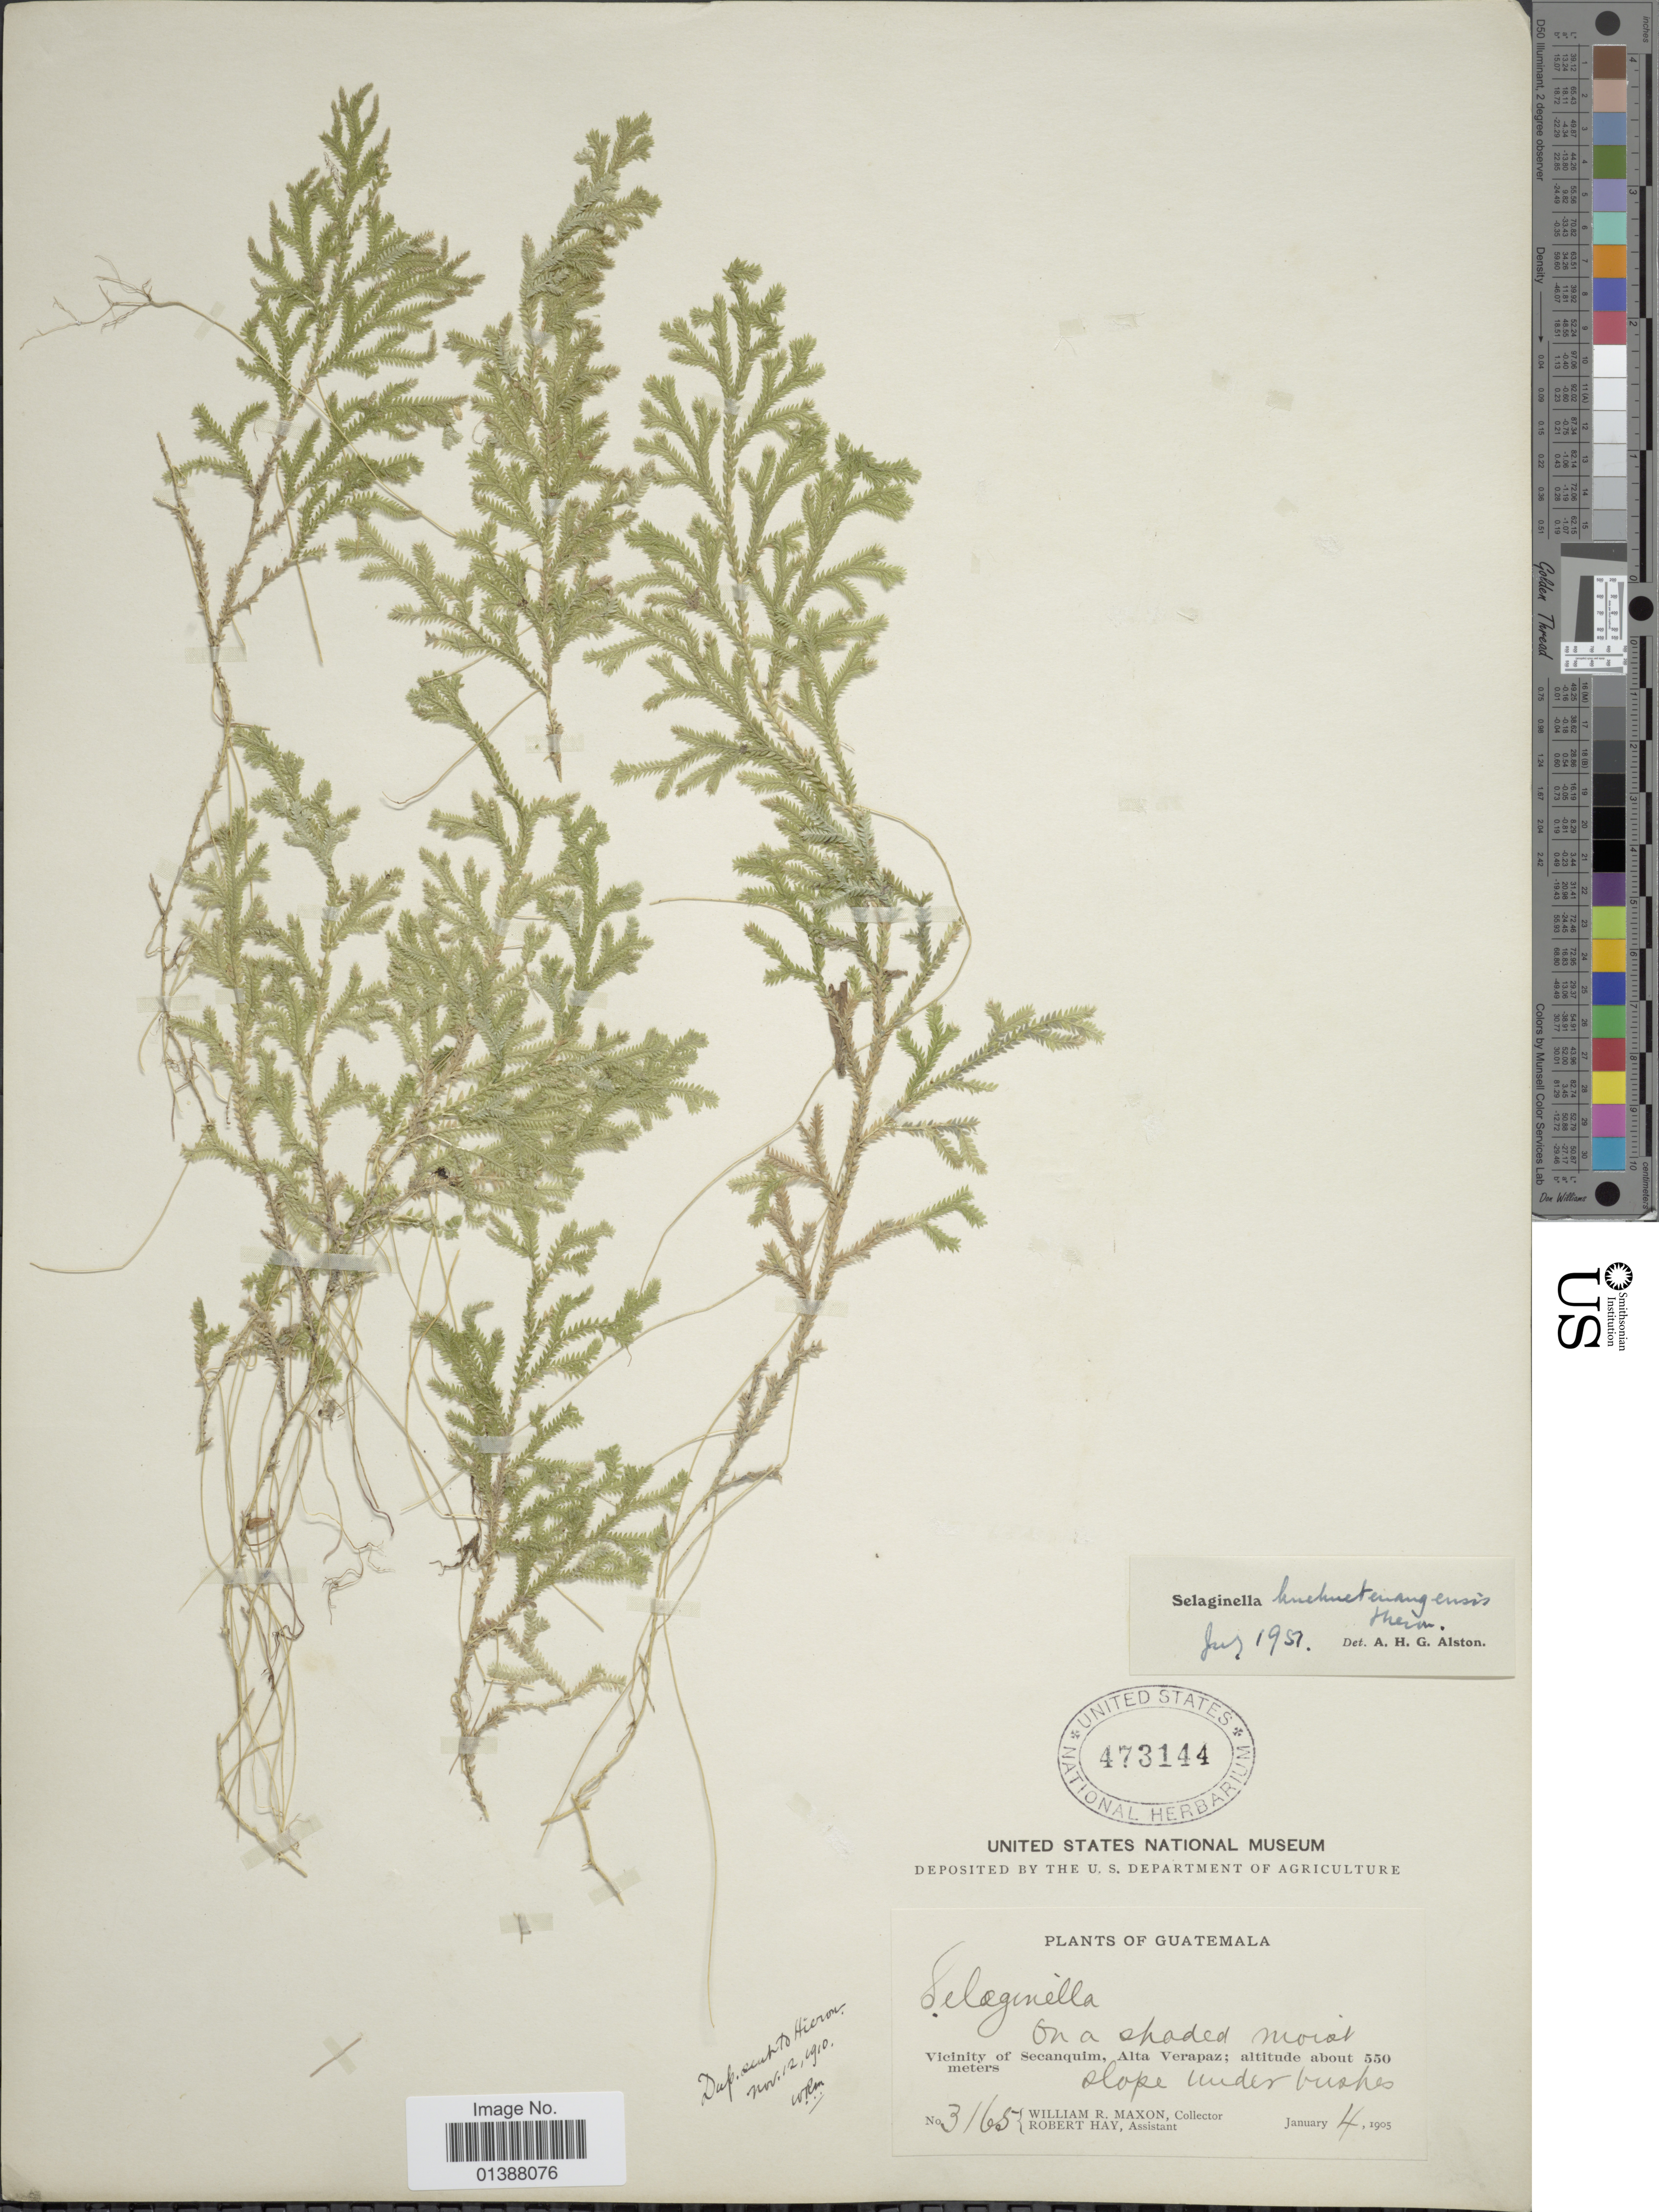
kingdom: Plantae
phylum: Tracheophyta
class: Lycopodiopsida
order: Selaginellales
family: Selaginellaceae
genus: Selaginella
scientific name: Selaginella huehuetenangensis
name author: Hieron.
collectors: W. R. Maxon & R. Hay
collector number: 3165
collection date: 1905-01-04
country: Guatemala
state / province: Alta Verapaz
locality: Vicinity of Secanquim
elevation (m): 550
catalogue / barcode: US 473144